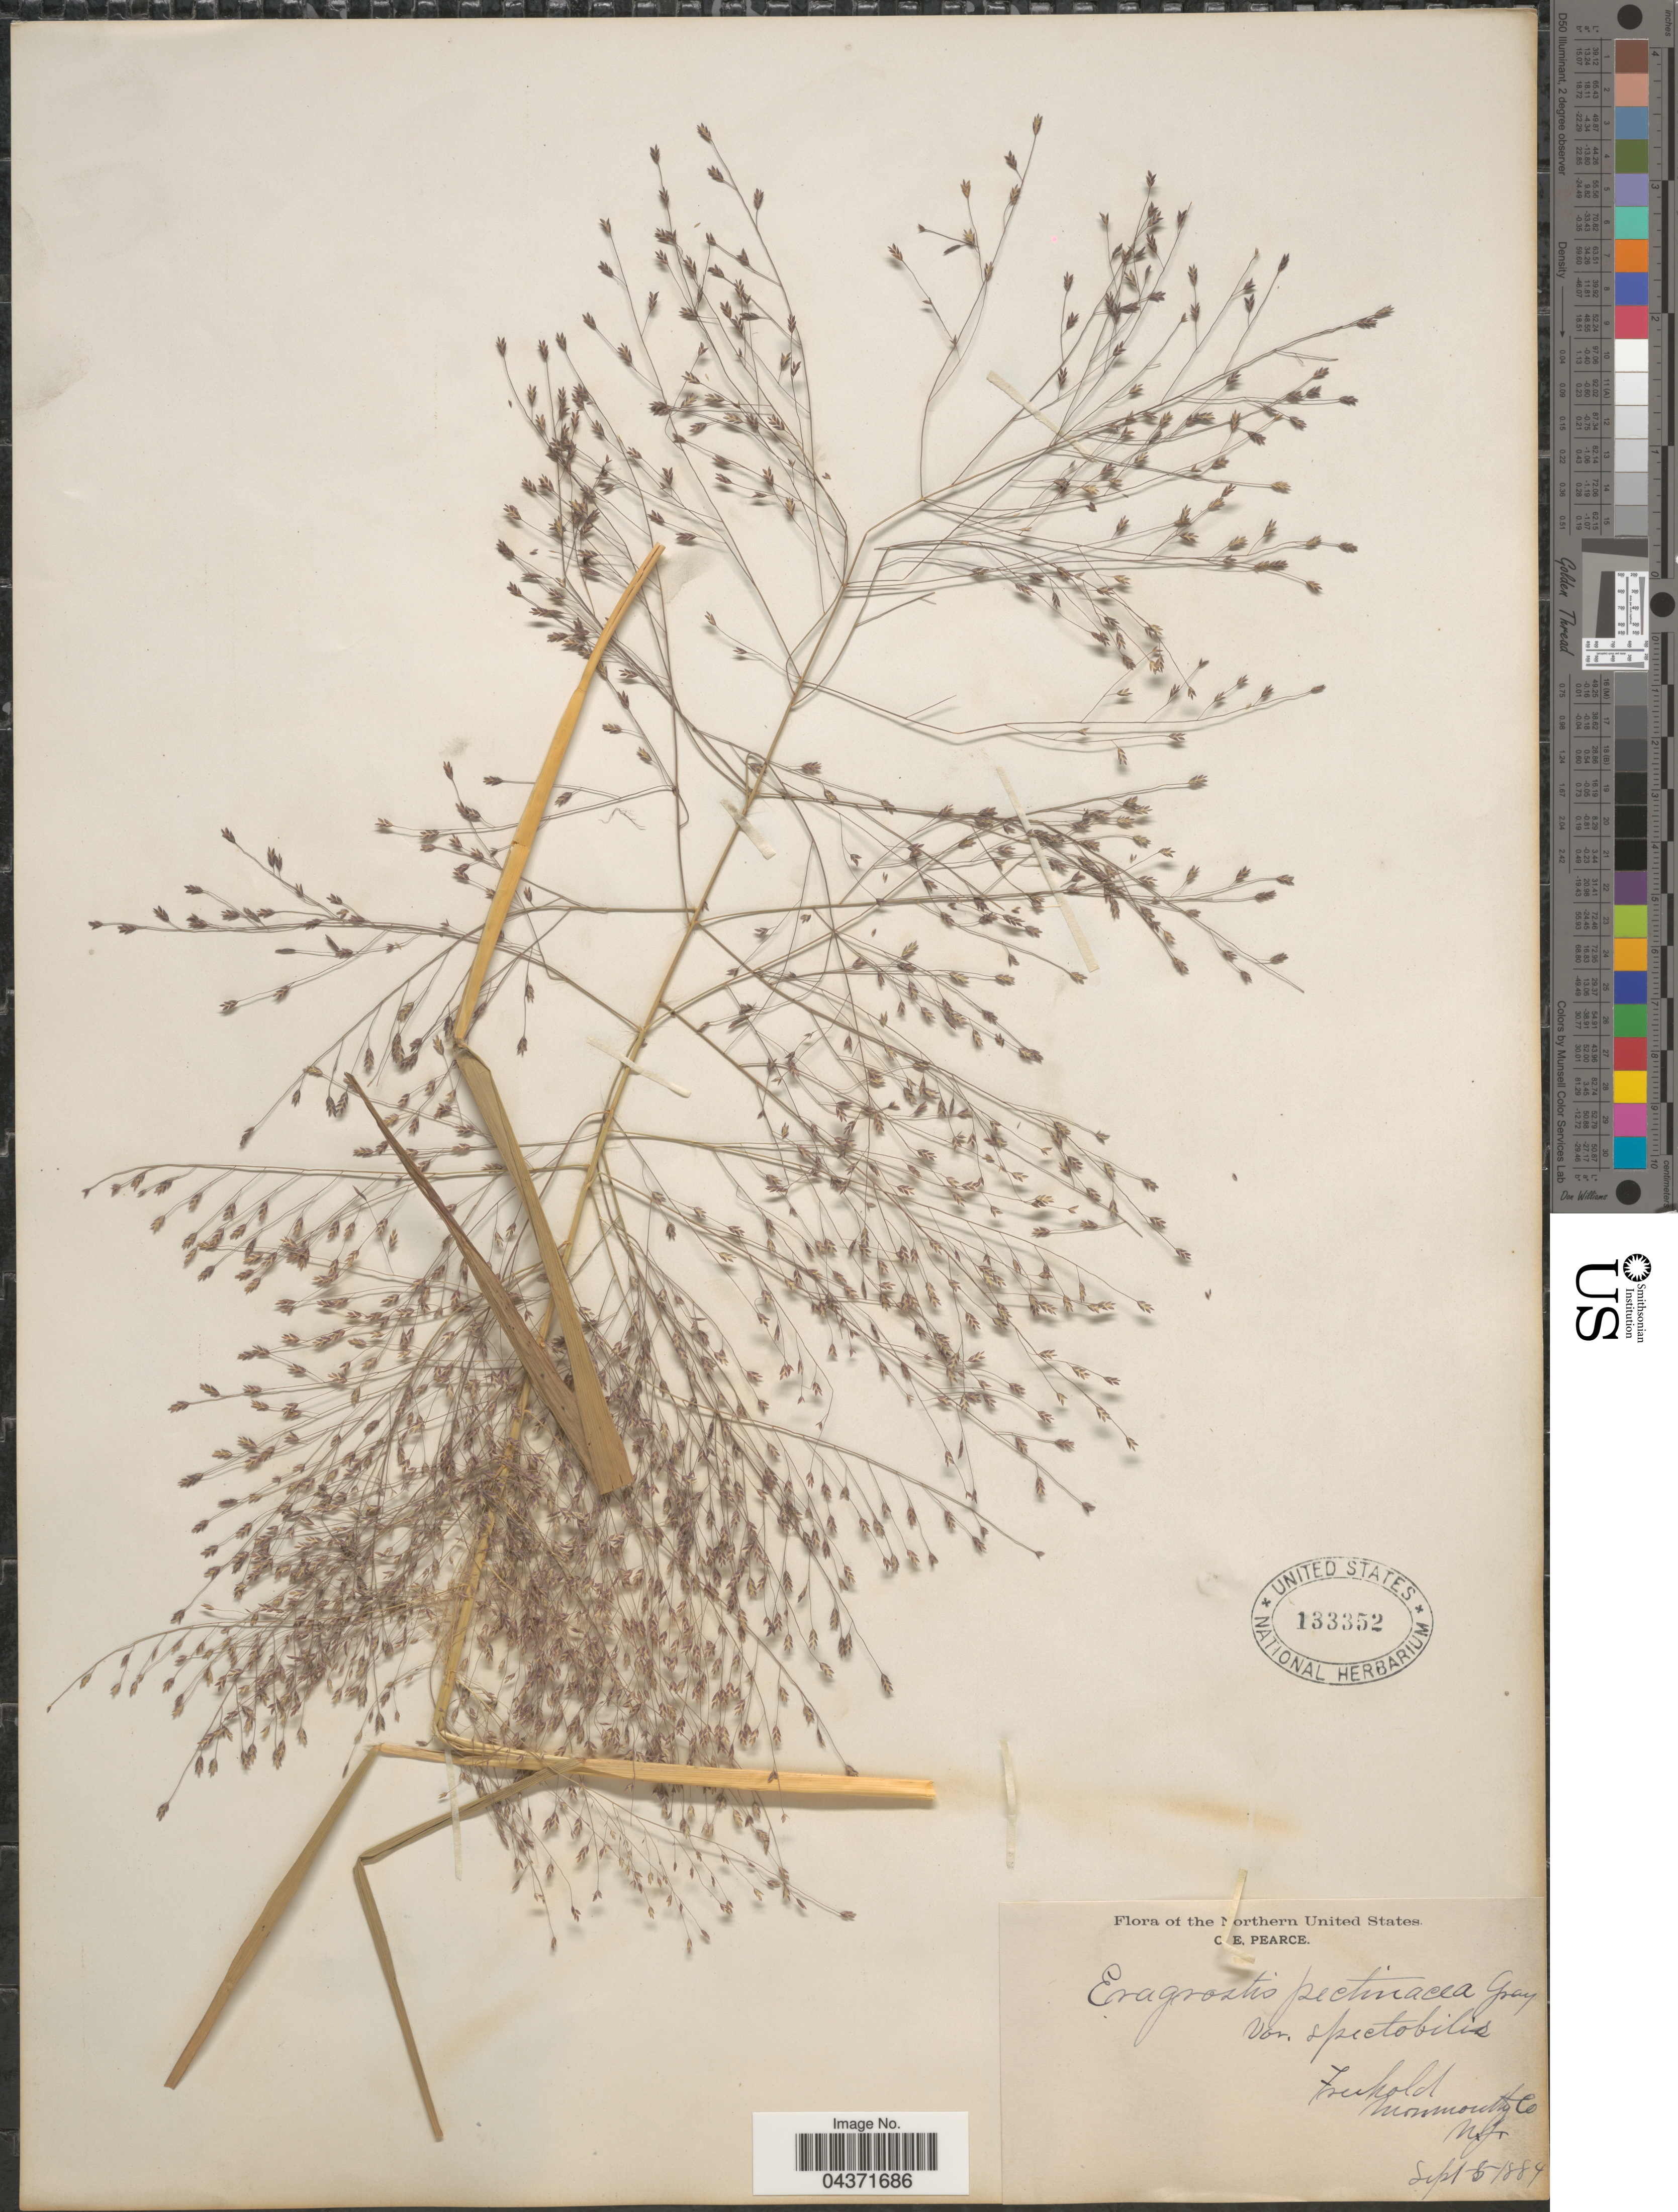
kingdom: Plantae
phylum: Tracheophyta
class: Liliopsida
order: Poales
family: Poaceae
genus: Eragrostis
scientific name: Eragrostis spectabilis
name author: (Pursh) Steud.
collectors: O. E. Pearce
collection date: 1889-09-05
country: United States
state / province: New Jersey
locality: The Northern United States. Freehold. Monmouth County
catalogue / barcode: US 133352